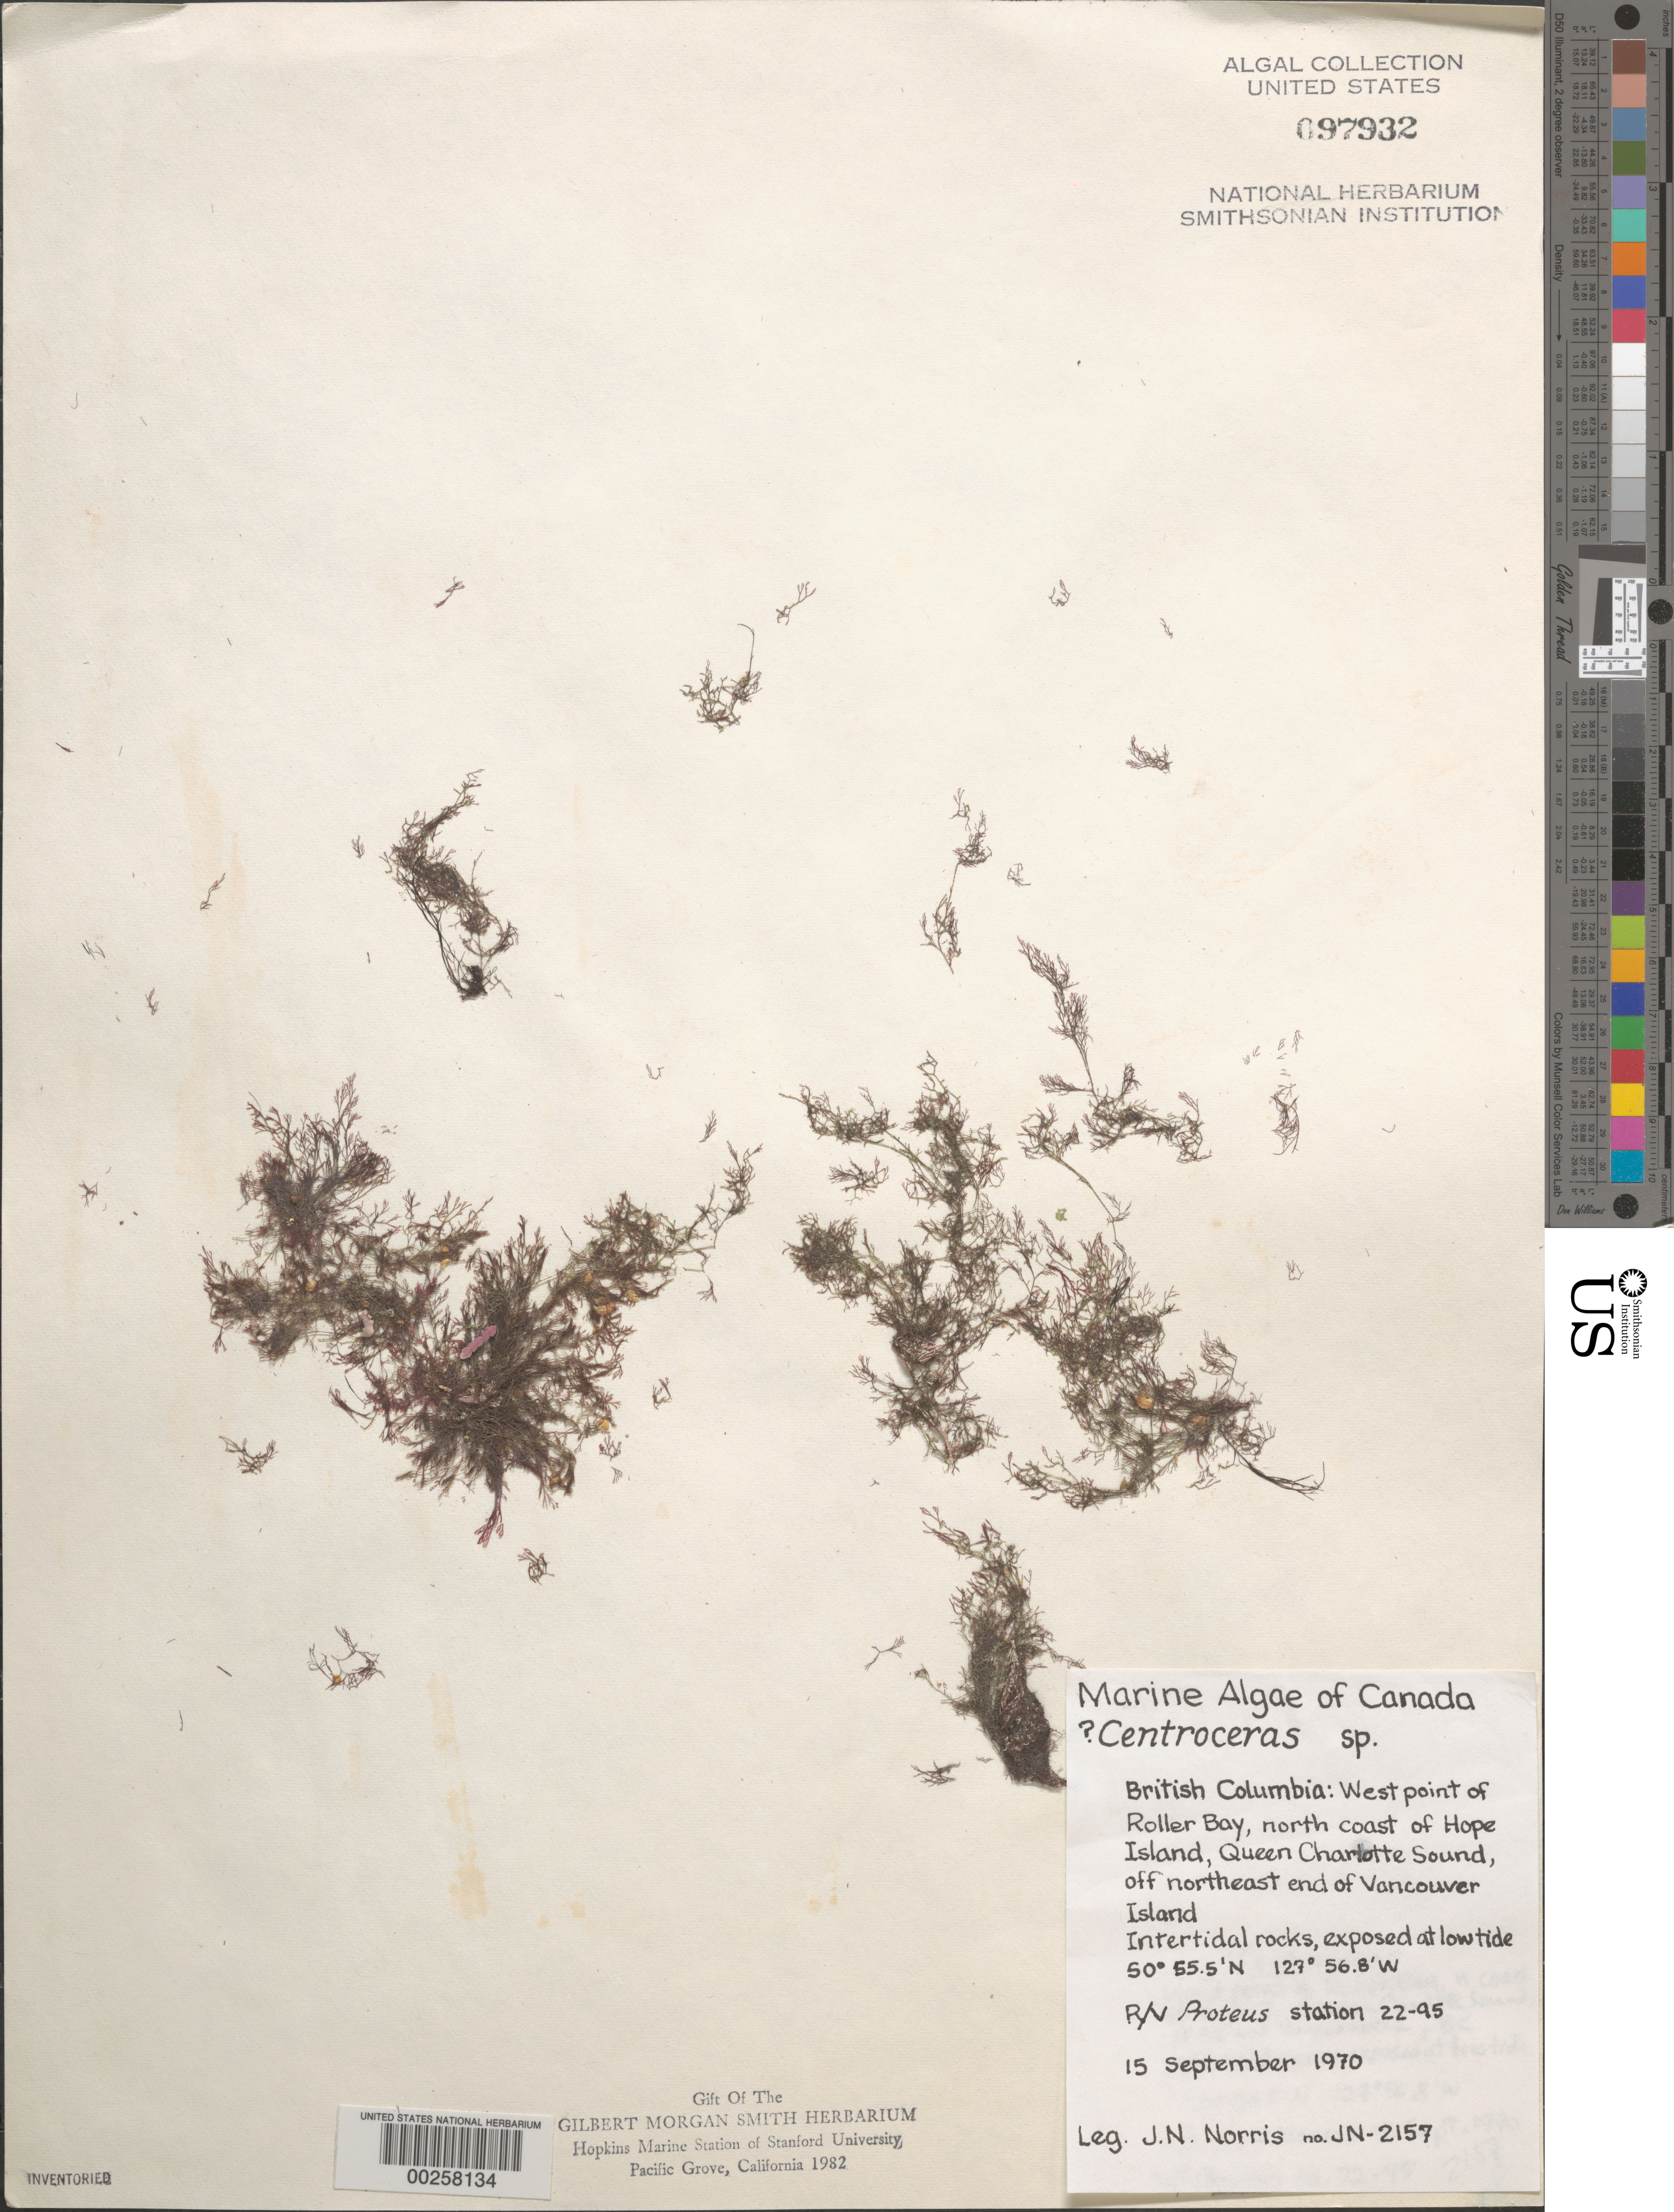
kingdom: Plantae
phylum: Rhodophyta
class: Florideophyceae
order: Ceramiales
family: Ceramiaceae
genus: Centroceras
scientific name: Centroceras sp.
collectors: J. N. Norris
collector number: JN-2157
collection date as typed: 15 Sep 1970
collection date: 1970-09-15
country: Canada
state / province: British Columbia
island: Hope Island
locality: Roller Bay, Queen Charlotte Sound, off northeast Vancouver Island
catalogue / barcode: US 97932